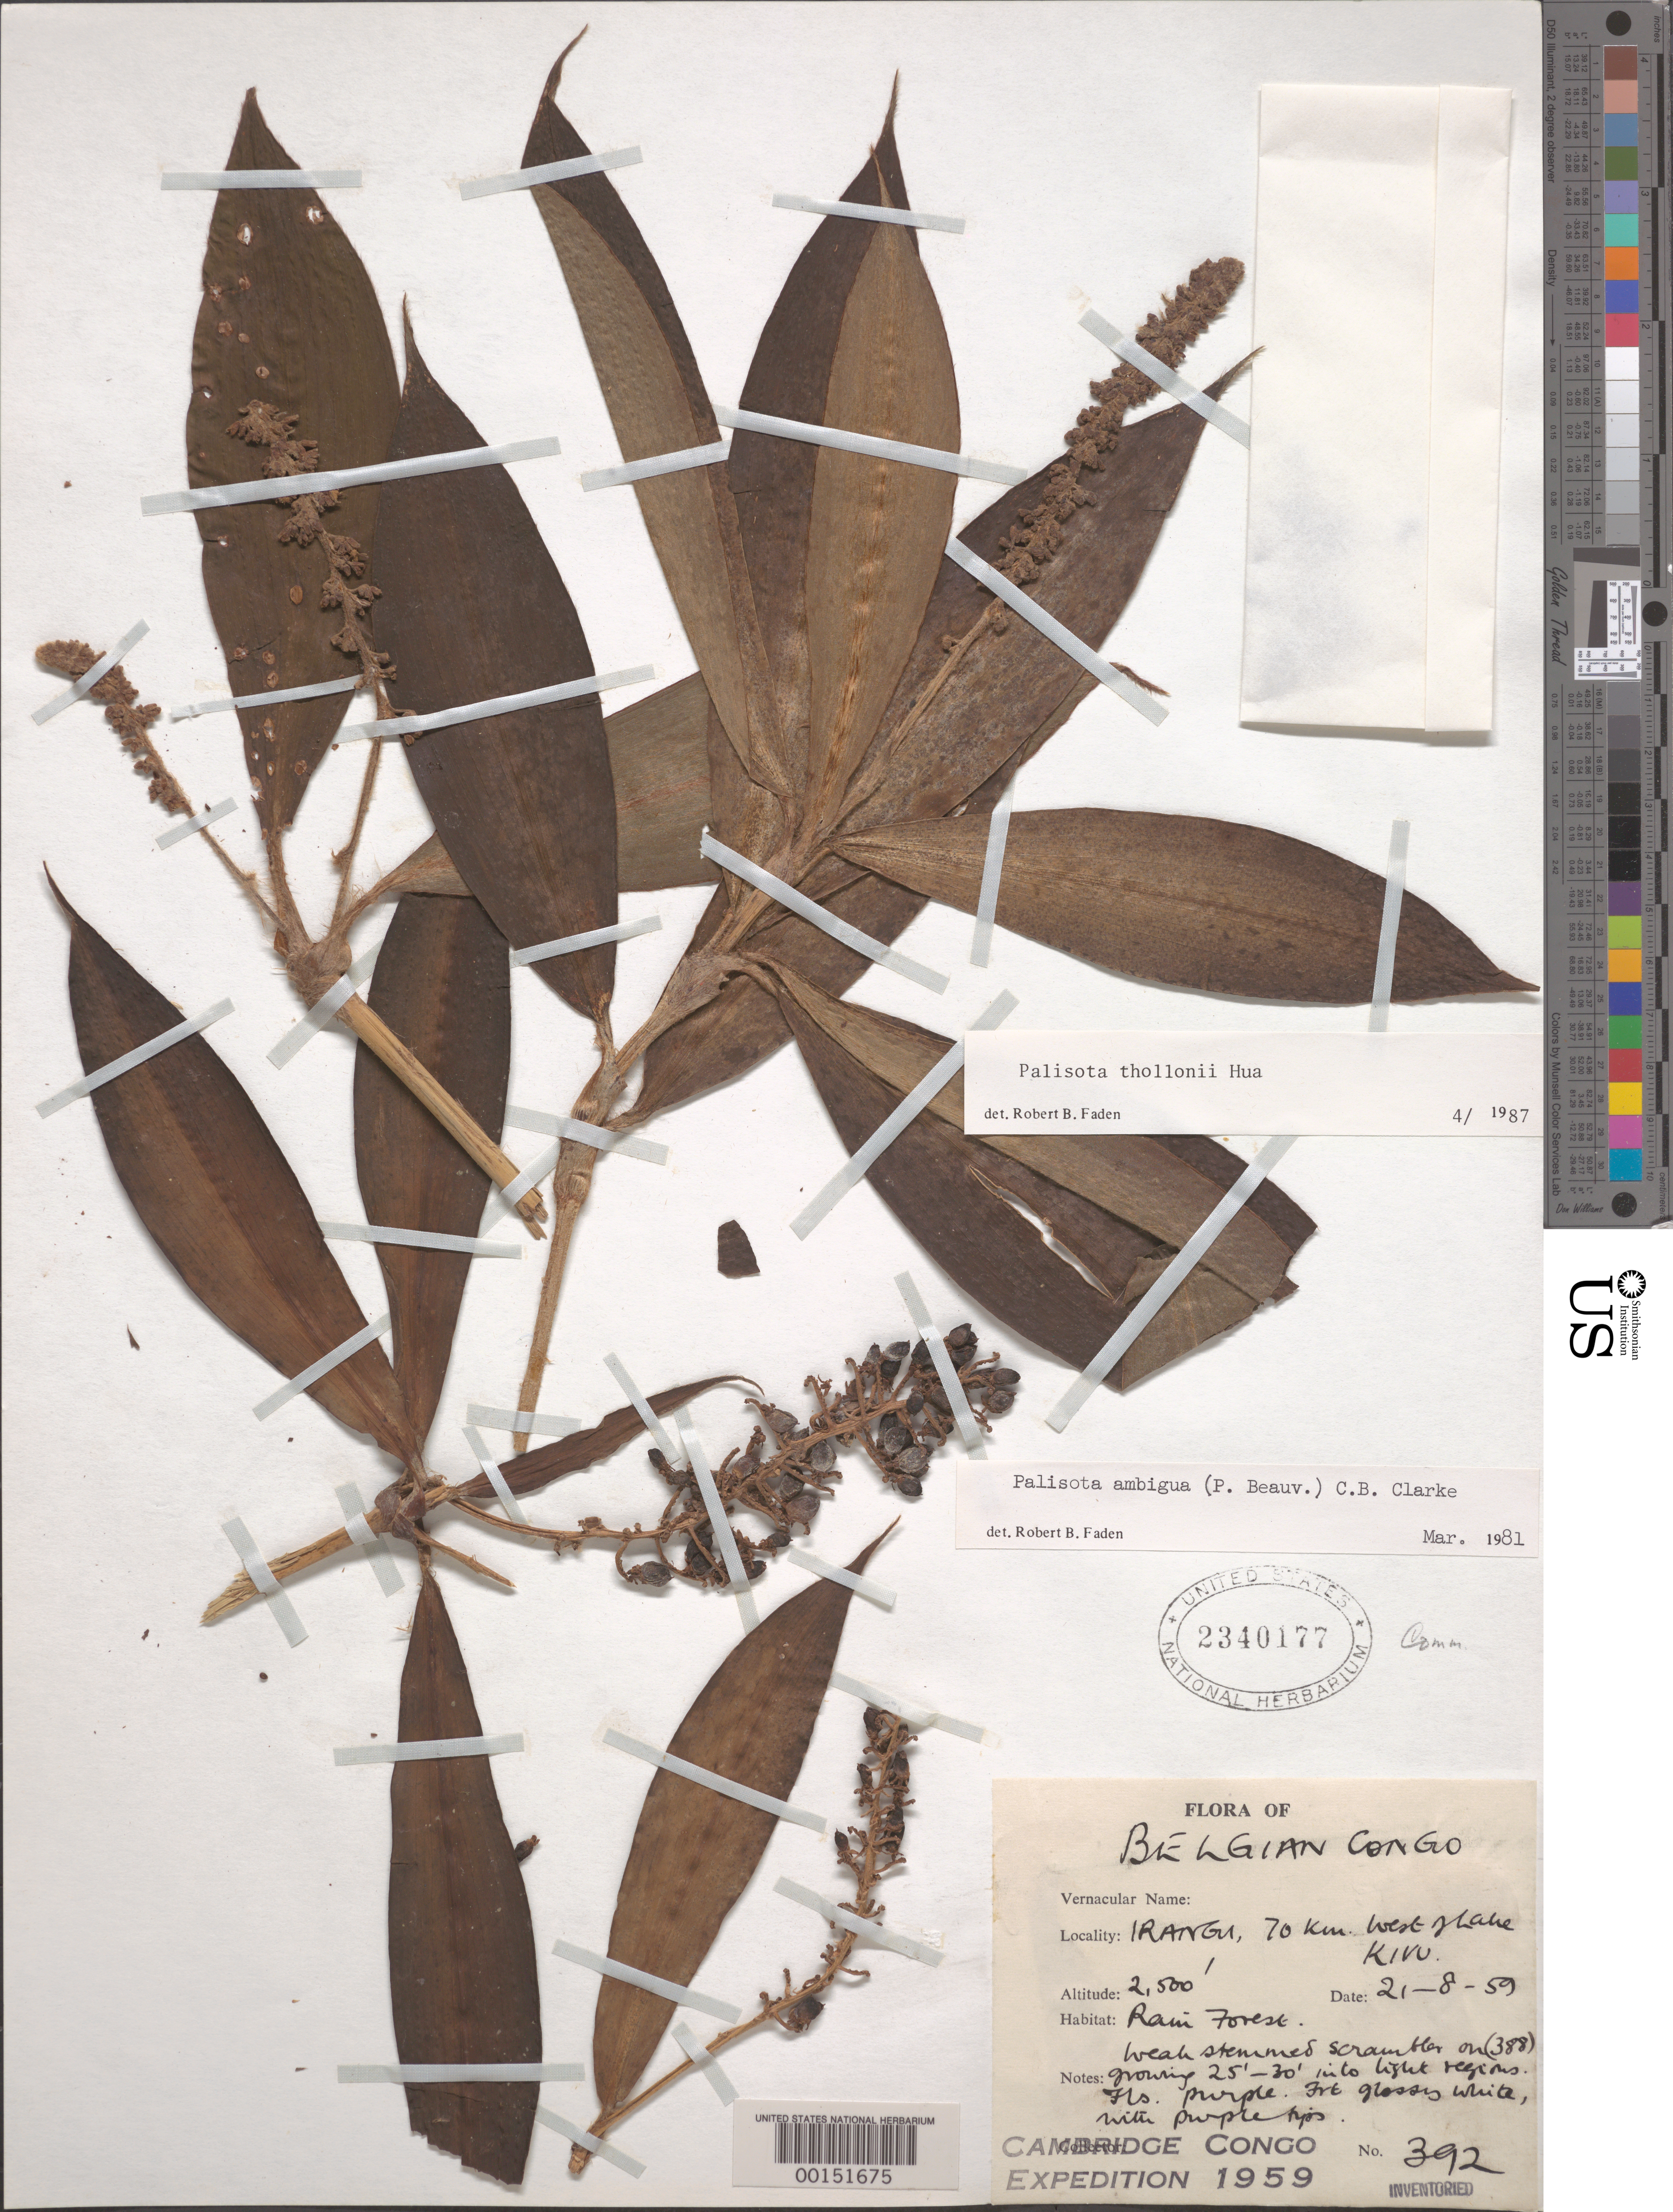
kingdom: Plantae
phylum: Tracheophyta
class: Liliopsida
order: Commelinales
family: Commelinaceae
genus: Palisota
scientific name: Palisota thollonii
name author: Hua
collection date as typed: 21 Aug 1959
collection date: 1959-08-21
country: Congo, Democratic Republic of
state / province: Nord-Kivu / Sud-Kivu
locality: Irangu, 7 km W of Lake Kivu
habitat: Rainforest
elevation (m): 762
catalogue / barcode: US 2340177